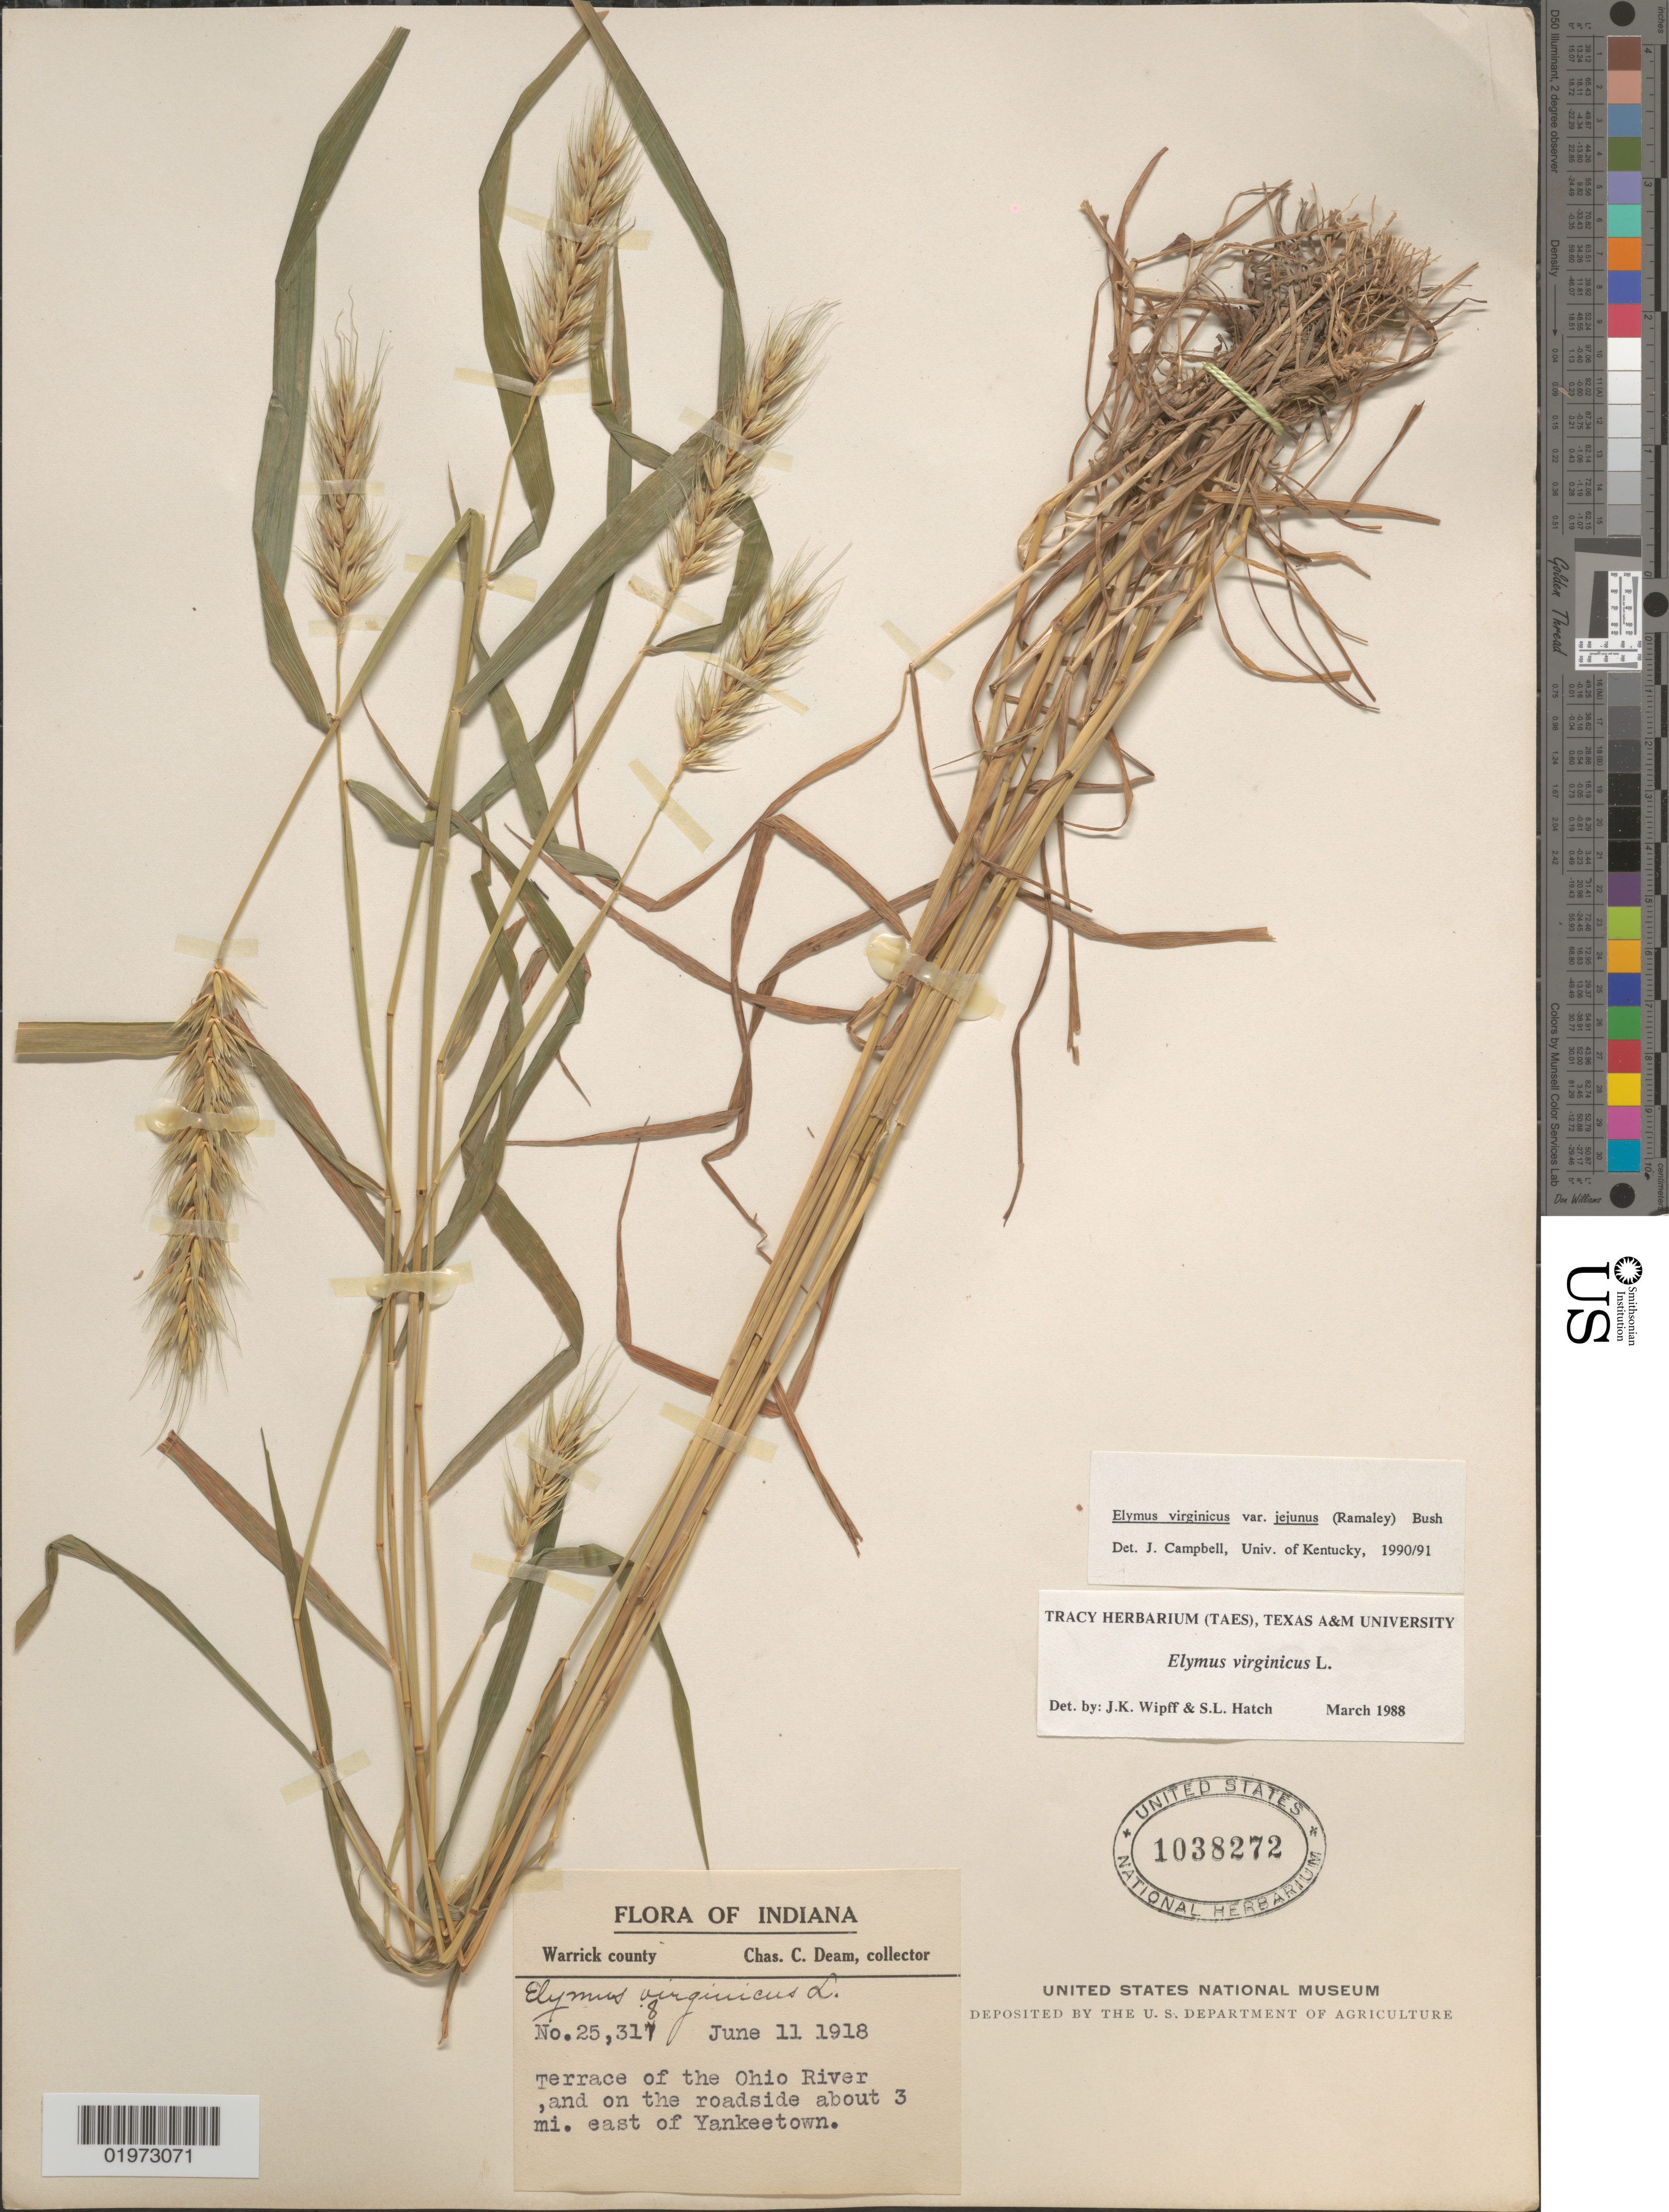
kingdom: Plantae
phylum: Tracheophyta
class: Liliopsida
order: Poales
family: Poaceae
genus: Elymus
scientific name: Elymus virginicus var. virginicus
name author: L.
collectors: C. C. Deam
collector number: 25318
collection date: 1918-06-11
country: United States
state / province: Indiana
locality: Warrick county. Terrace of the Ohio River, and on the roadside about 3 mi. east of Yankeetown.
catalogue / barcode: US 1038272